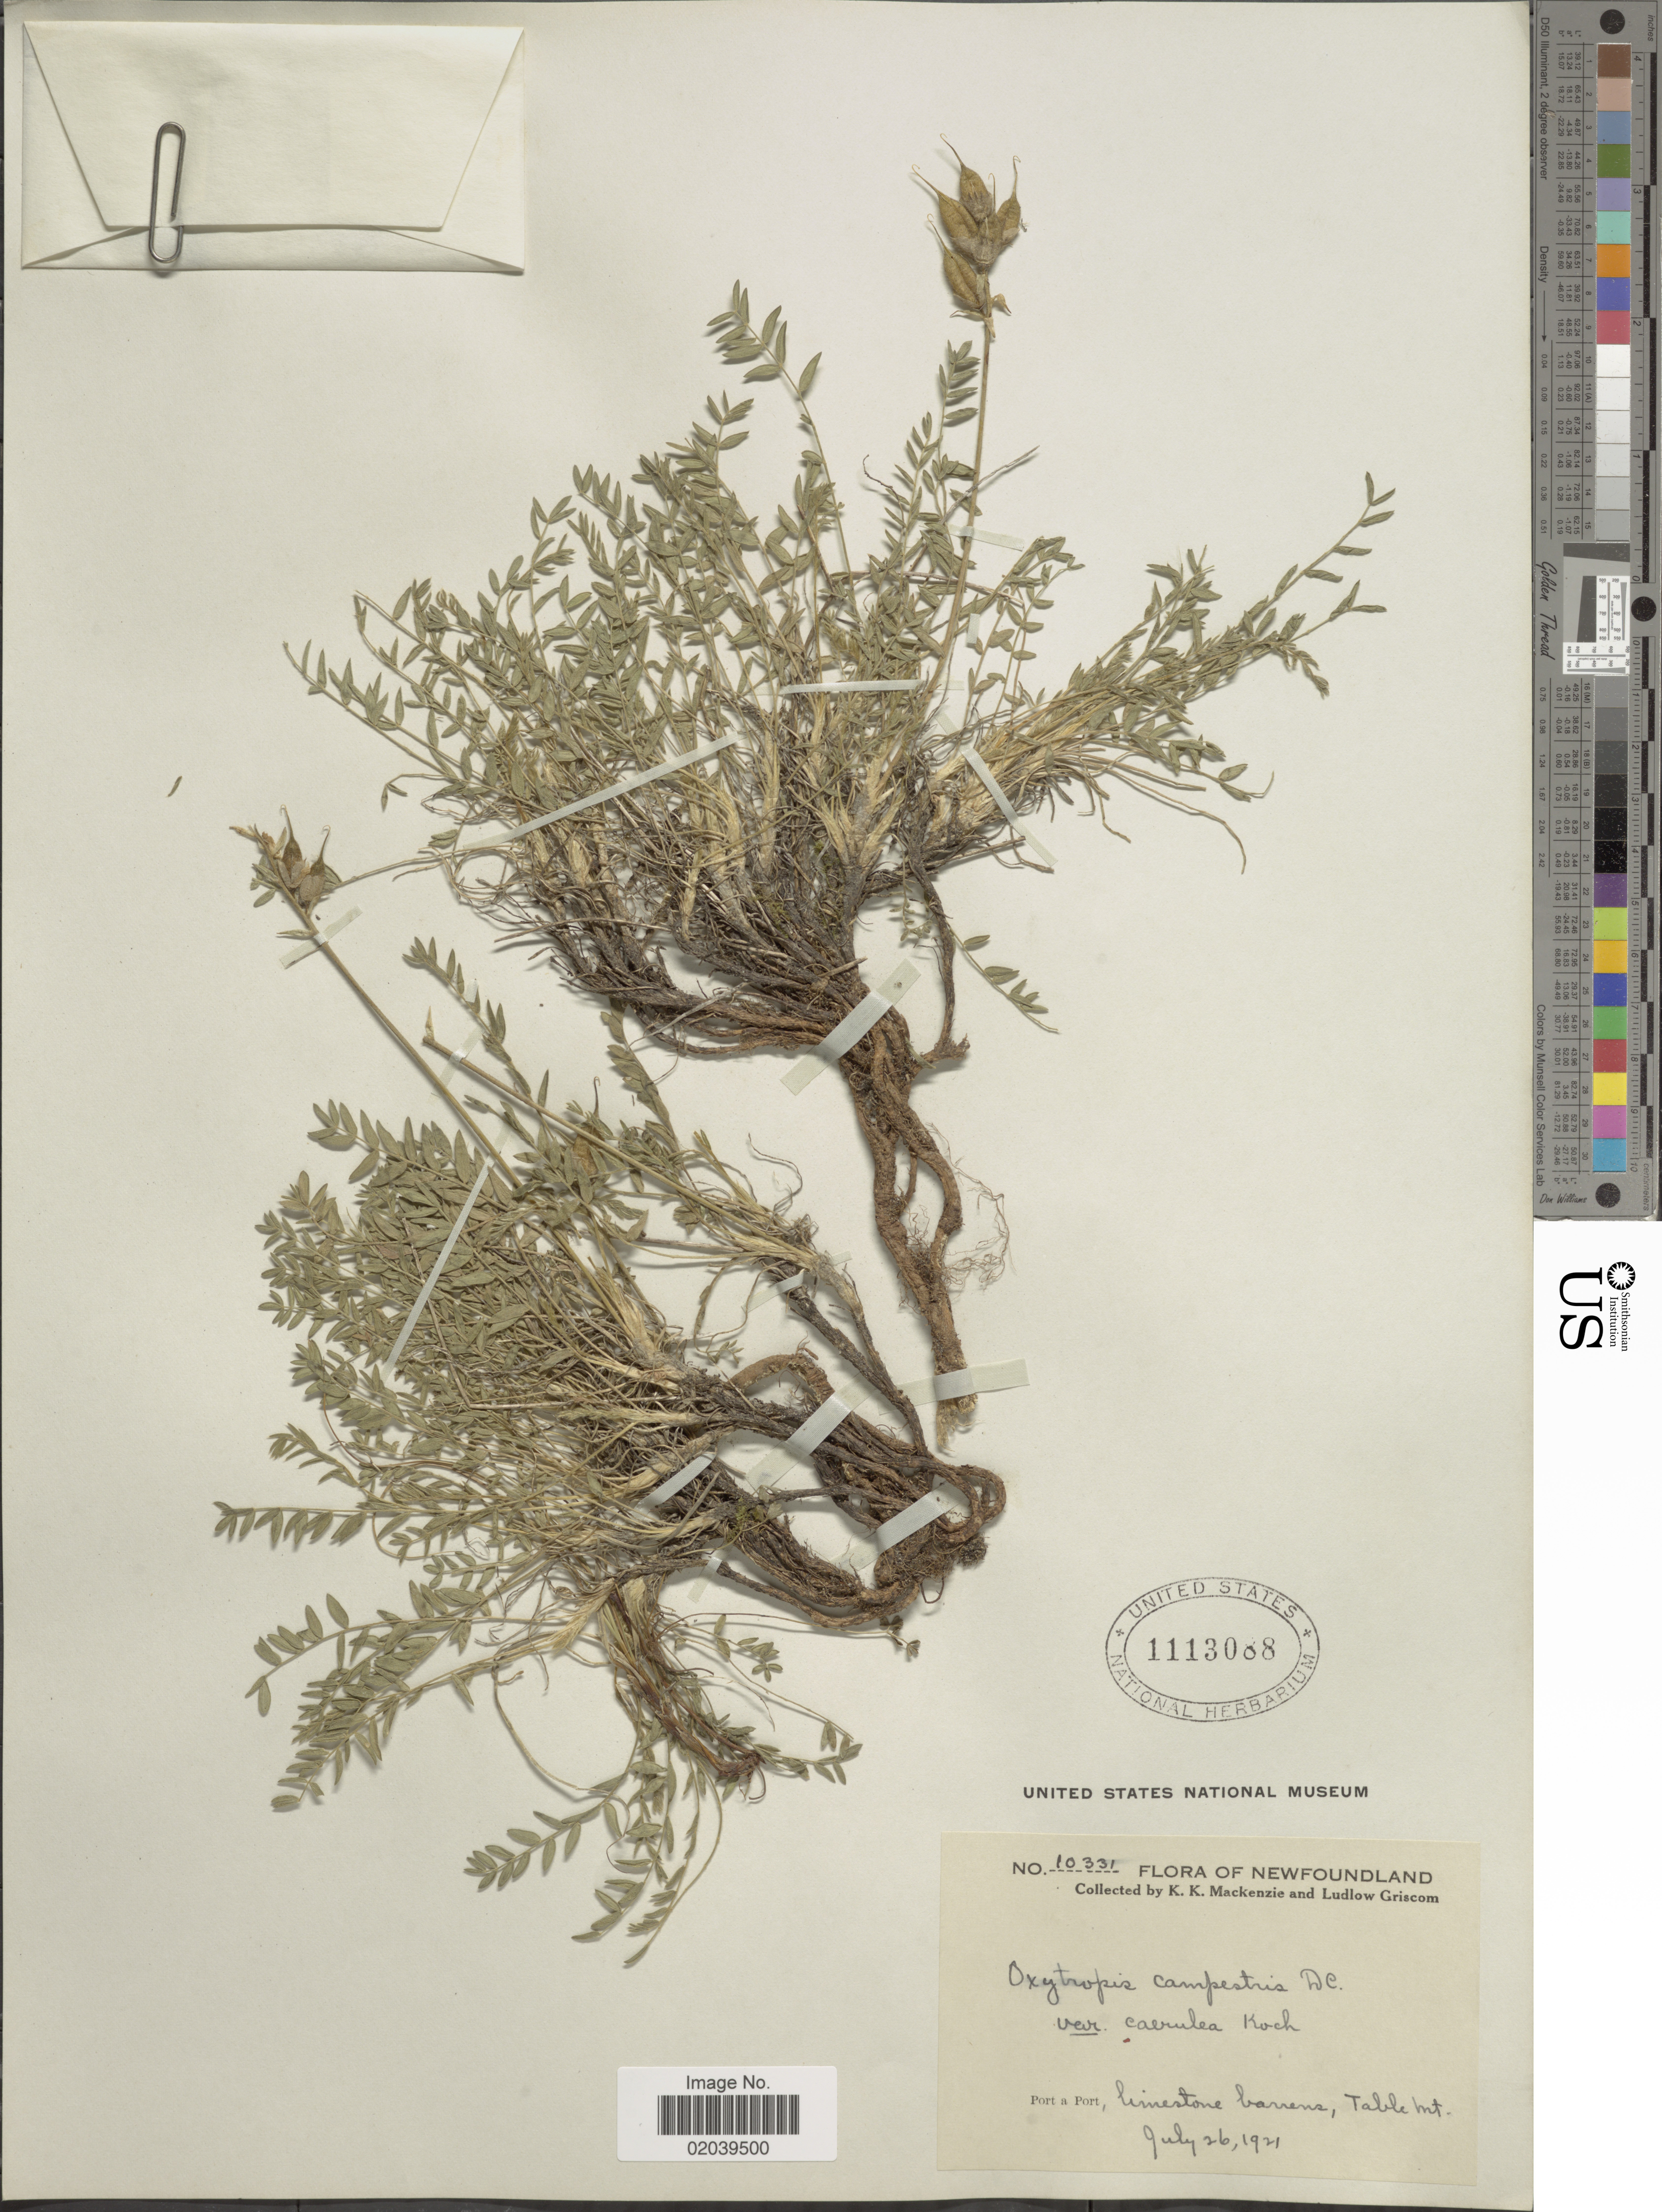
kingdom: Plantae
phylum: Tracheophyta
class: Magnoliopsida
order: Fabales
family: Fabaceae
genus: Oxytropis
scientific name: Oxytropis campestris var. terrae-novae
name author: (Fernald) Barneby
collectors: K. K. Mackenzie & L. Griscom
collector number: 10331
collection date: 1921-07-26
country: Canada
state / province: Newfoundland and Labrador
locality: Port a Port, limestone barrens, Table Mtns.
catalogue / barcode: US 1113088